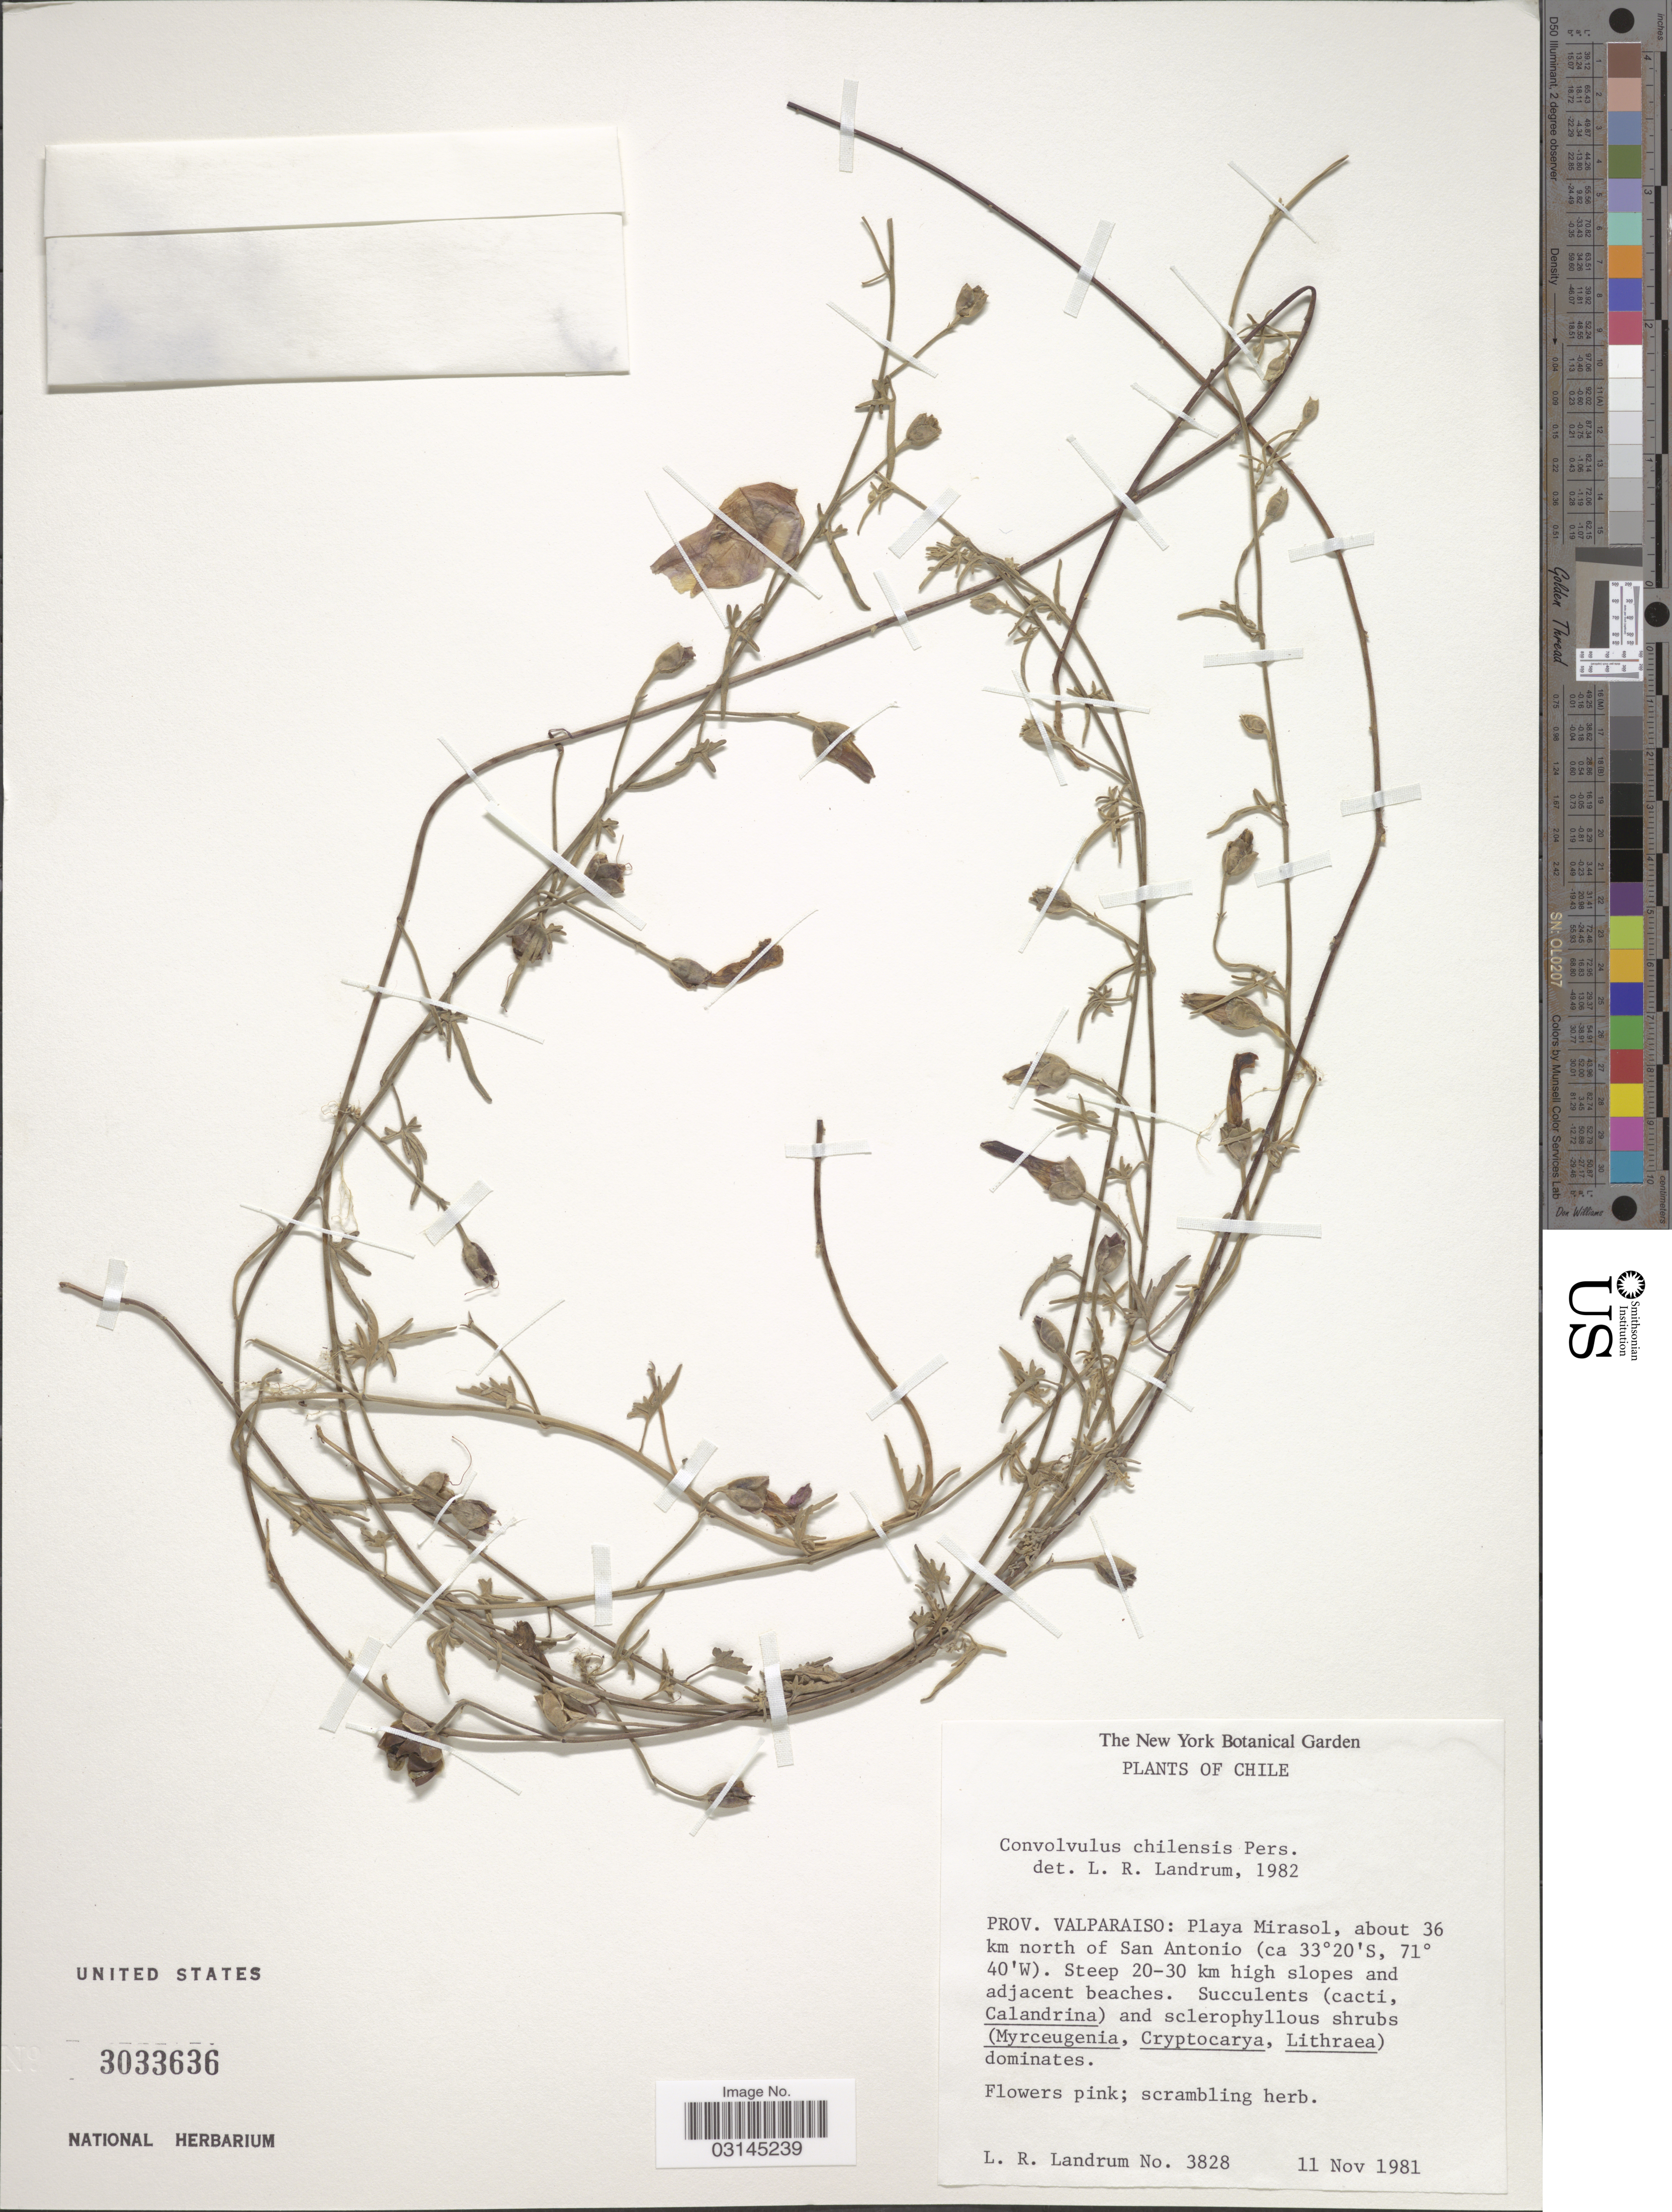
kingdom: Plantae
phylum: Tracheophyta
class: Magnoliopsida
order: Solanales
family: Convolvulaceae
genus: Convolvulus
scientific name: Convolvulus chilensis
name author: Pers.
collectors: L. R. Landrum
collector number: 3828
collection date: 1981-11-11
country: Chile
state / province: Valparaíso (V)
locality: Prov. Valparaiso: Playa Mirasol, about 36 km north of San Antonio. Steep 20-30 km high slopes and adjacent beaches.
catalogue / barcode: US 3033636